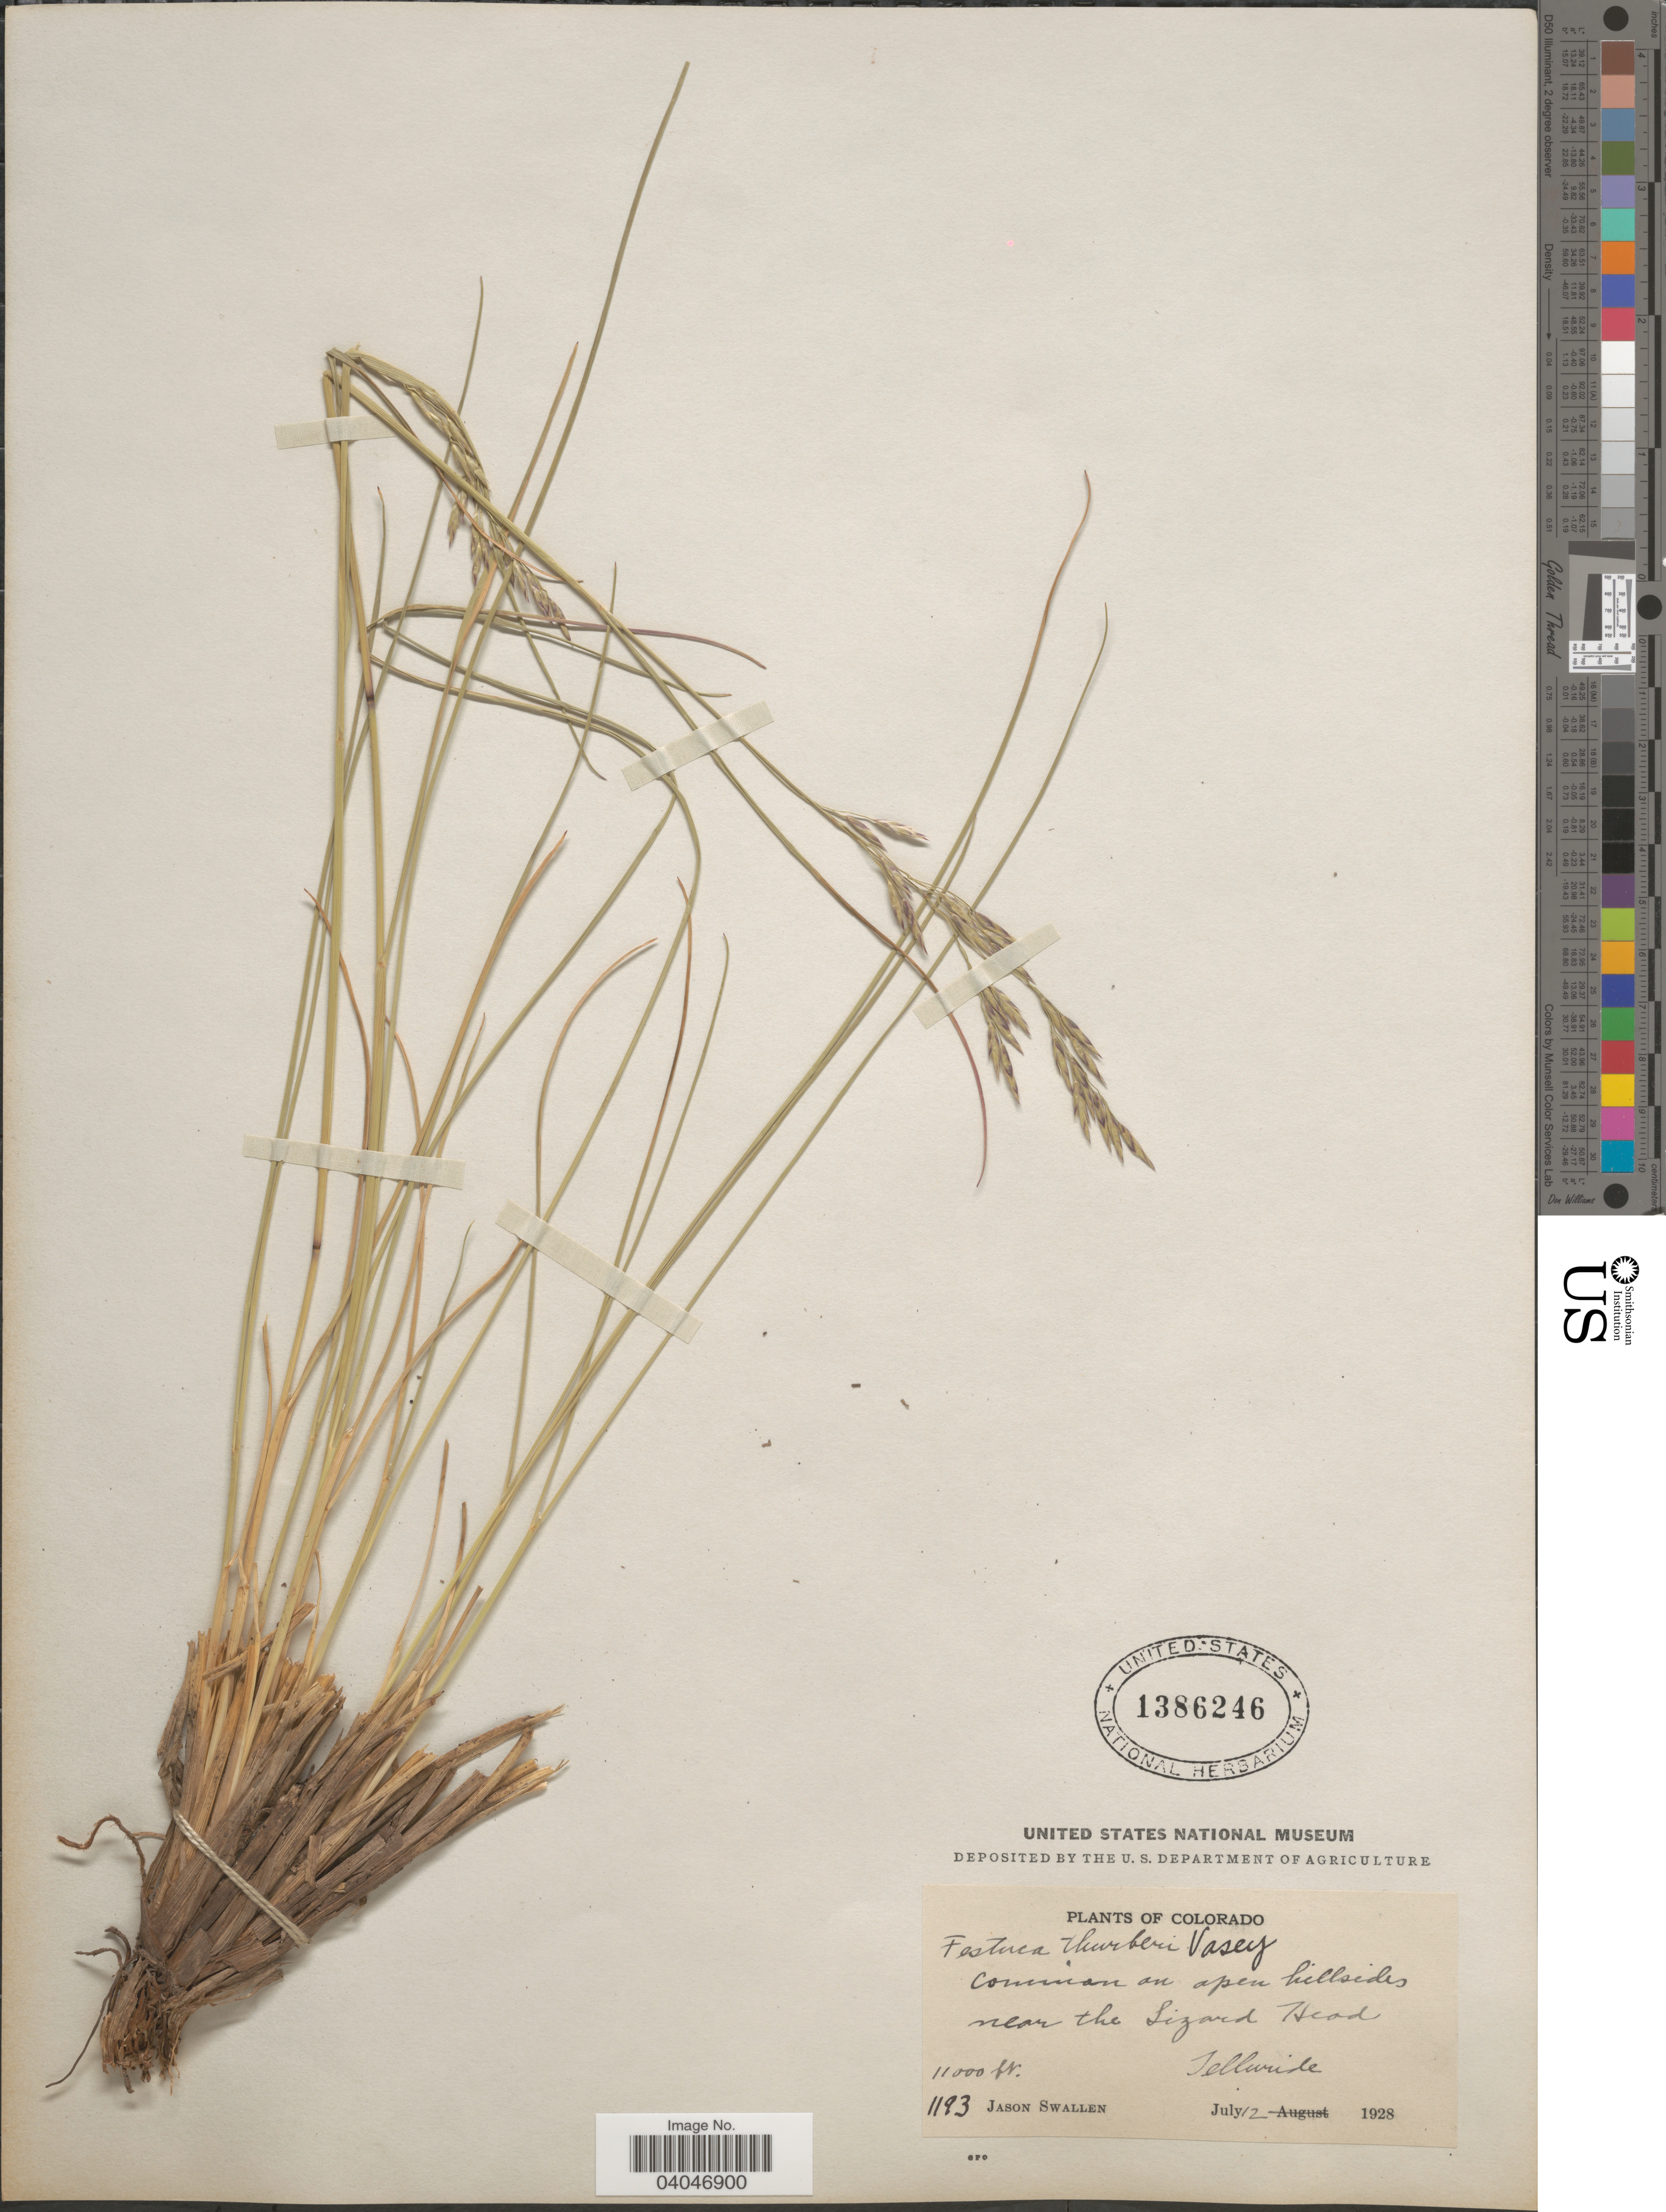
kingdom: Plantae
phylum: Tracheophyta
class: Liliopsida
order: Poales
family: Poaceae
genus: Festuca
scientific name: Festuca thurberi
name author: Vasey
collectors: J. R. Swallen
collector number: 1193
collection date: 1928-07-02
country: United States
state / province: Colorado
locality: Near the Lizard Head. Telluride.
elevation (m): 3353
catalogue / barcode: US 1386246